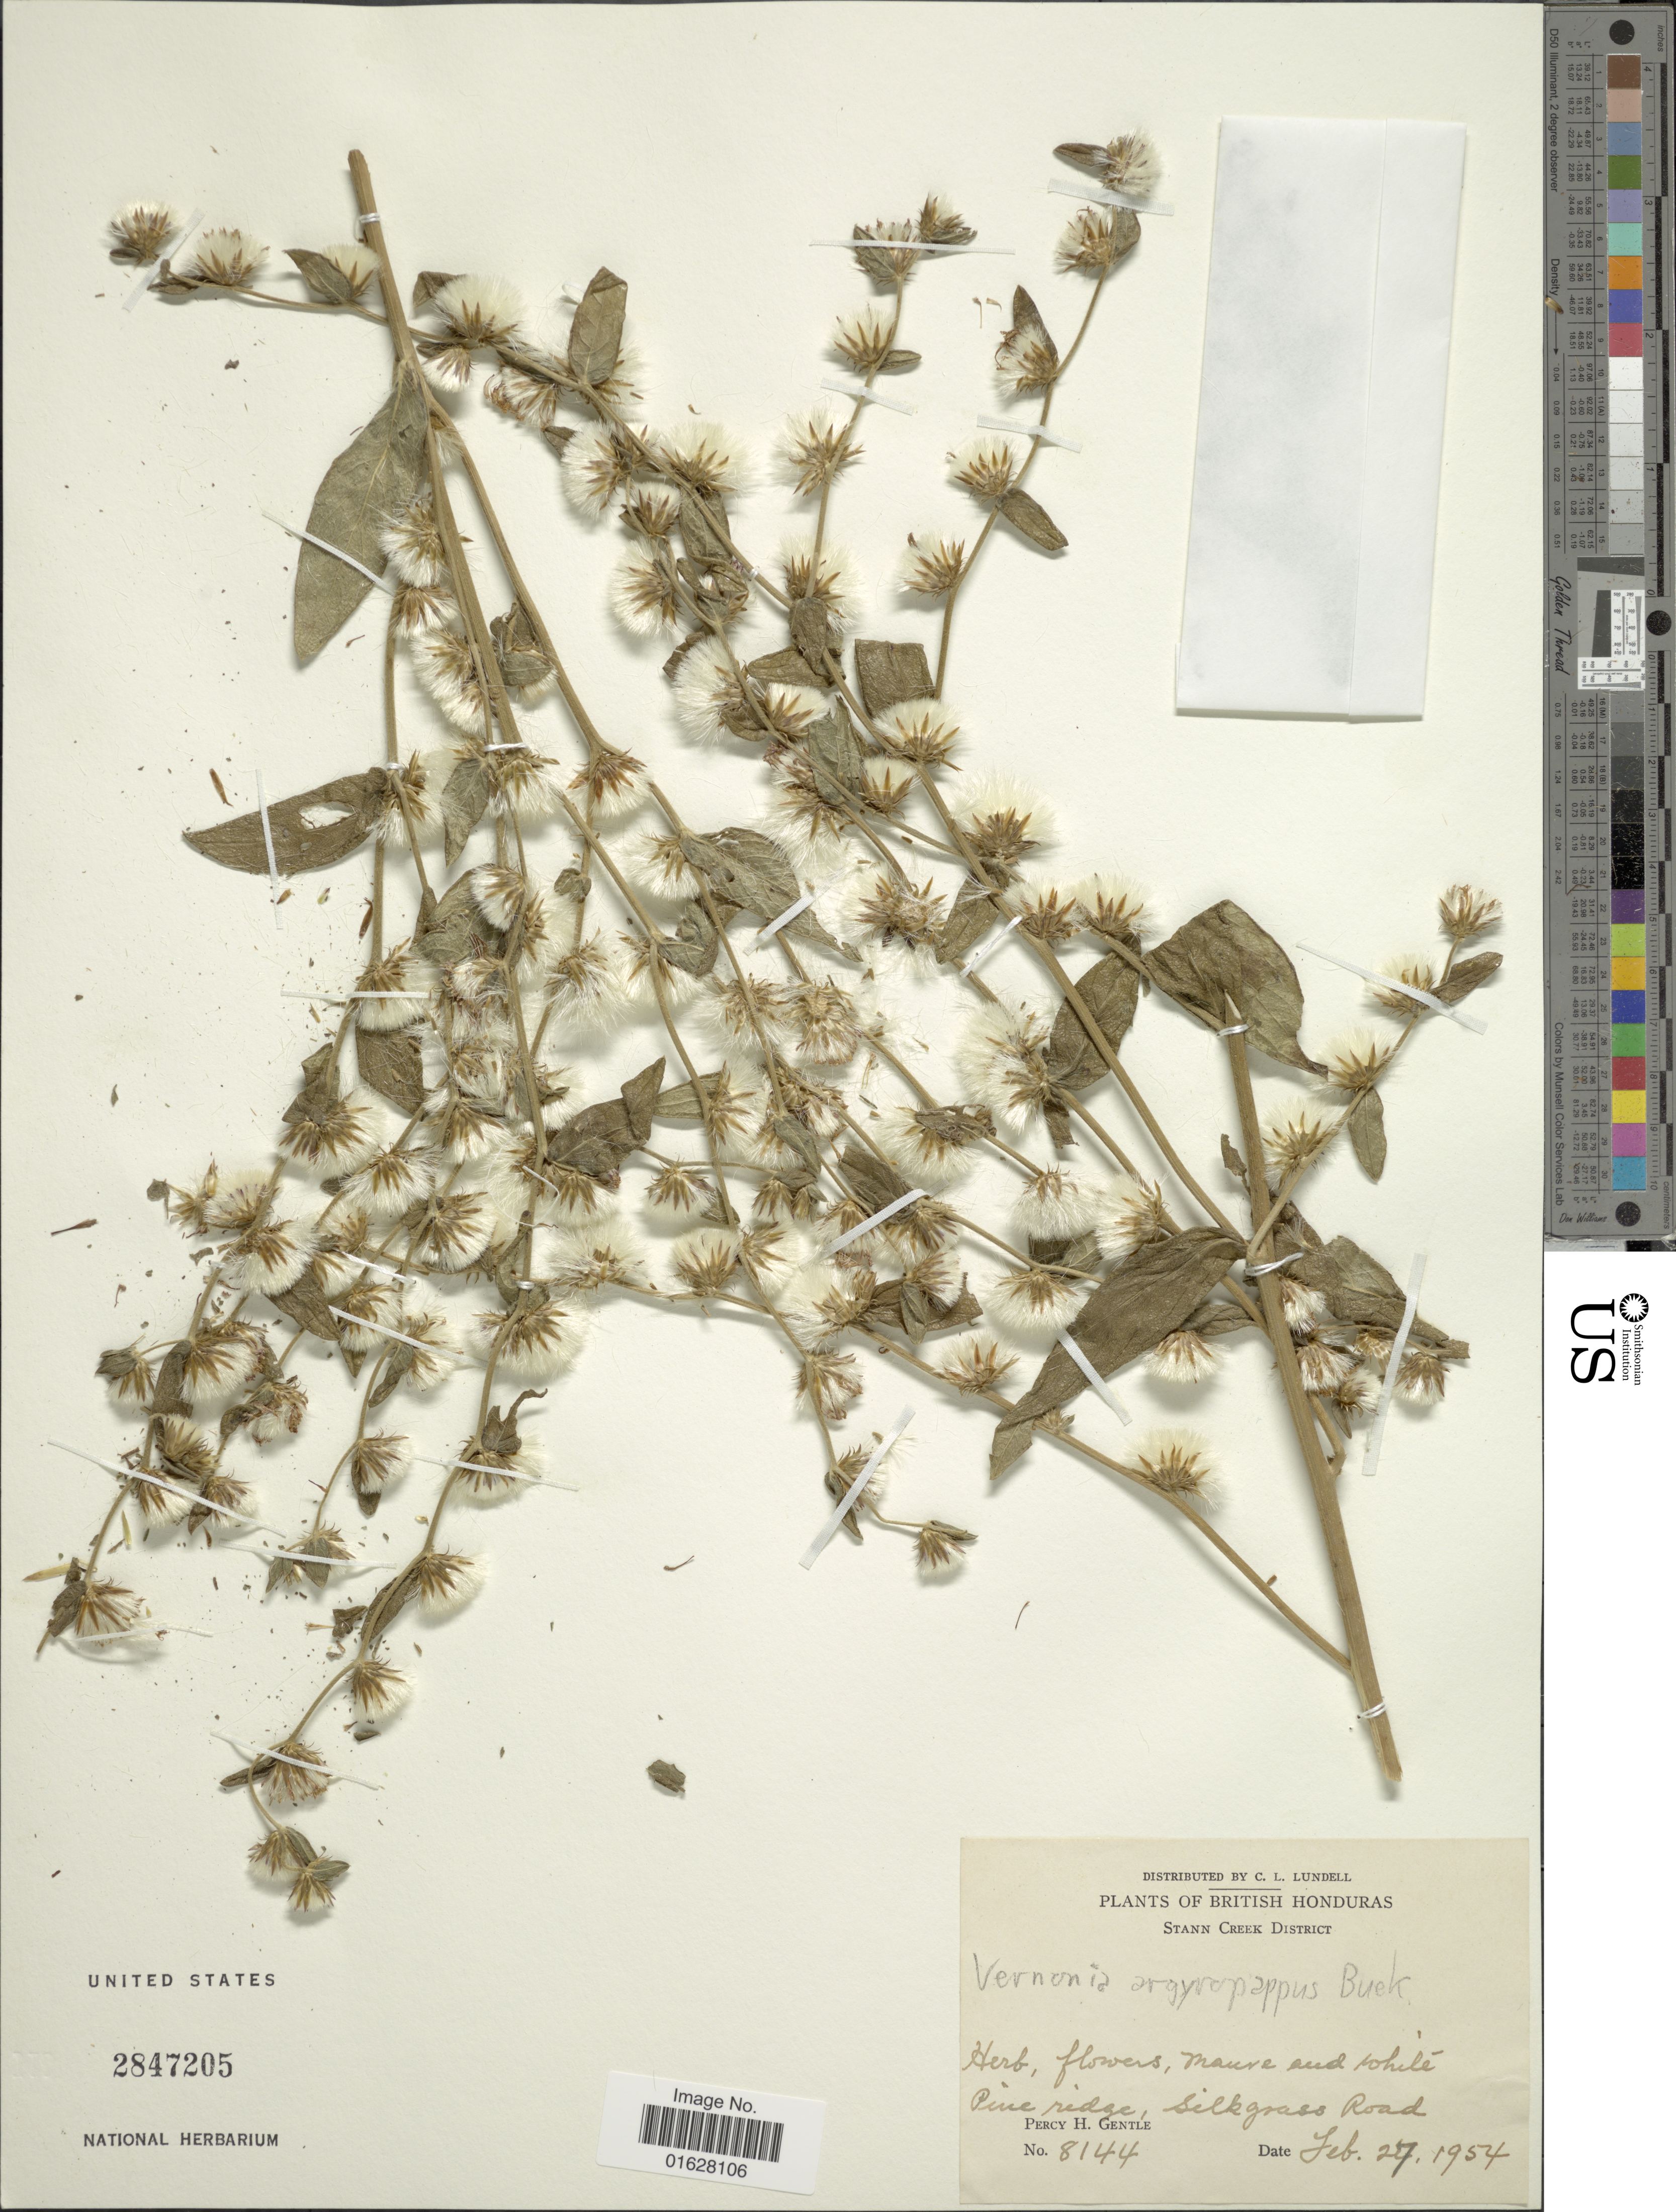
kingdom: Plantae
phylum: Tracheophyta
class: Magnoliopsida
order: Asterales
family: Asteraceae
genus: Lepidaploa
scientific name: Lepidaploa salzmannii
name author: (DC.) H. Rob.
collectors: P. H. Gentle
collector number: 8144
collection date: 1954-02-27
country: Belize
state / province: Stann Creek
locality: Britisch Honduras, Stann Creek District. Pine ridge, silk grass Road.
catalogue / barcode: US 2847205